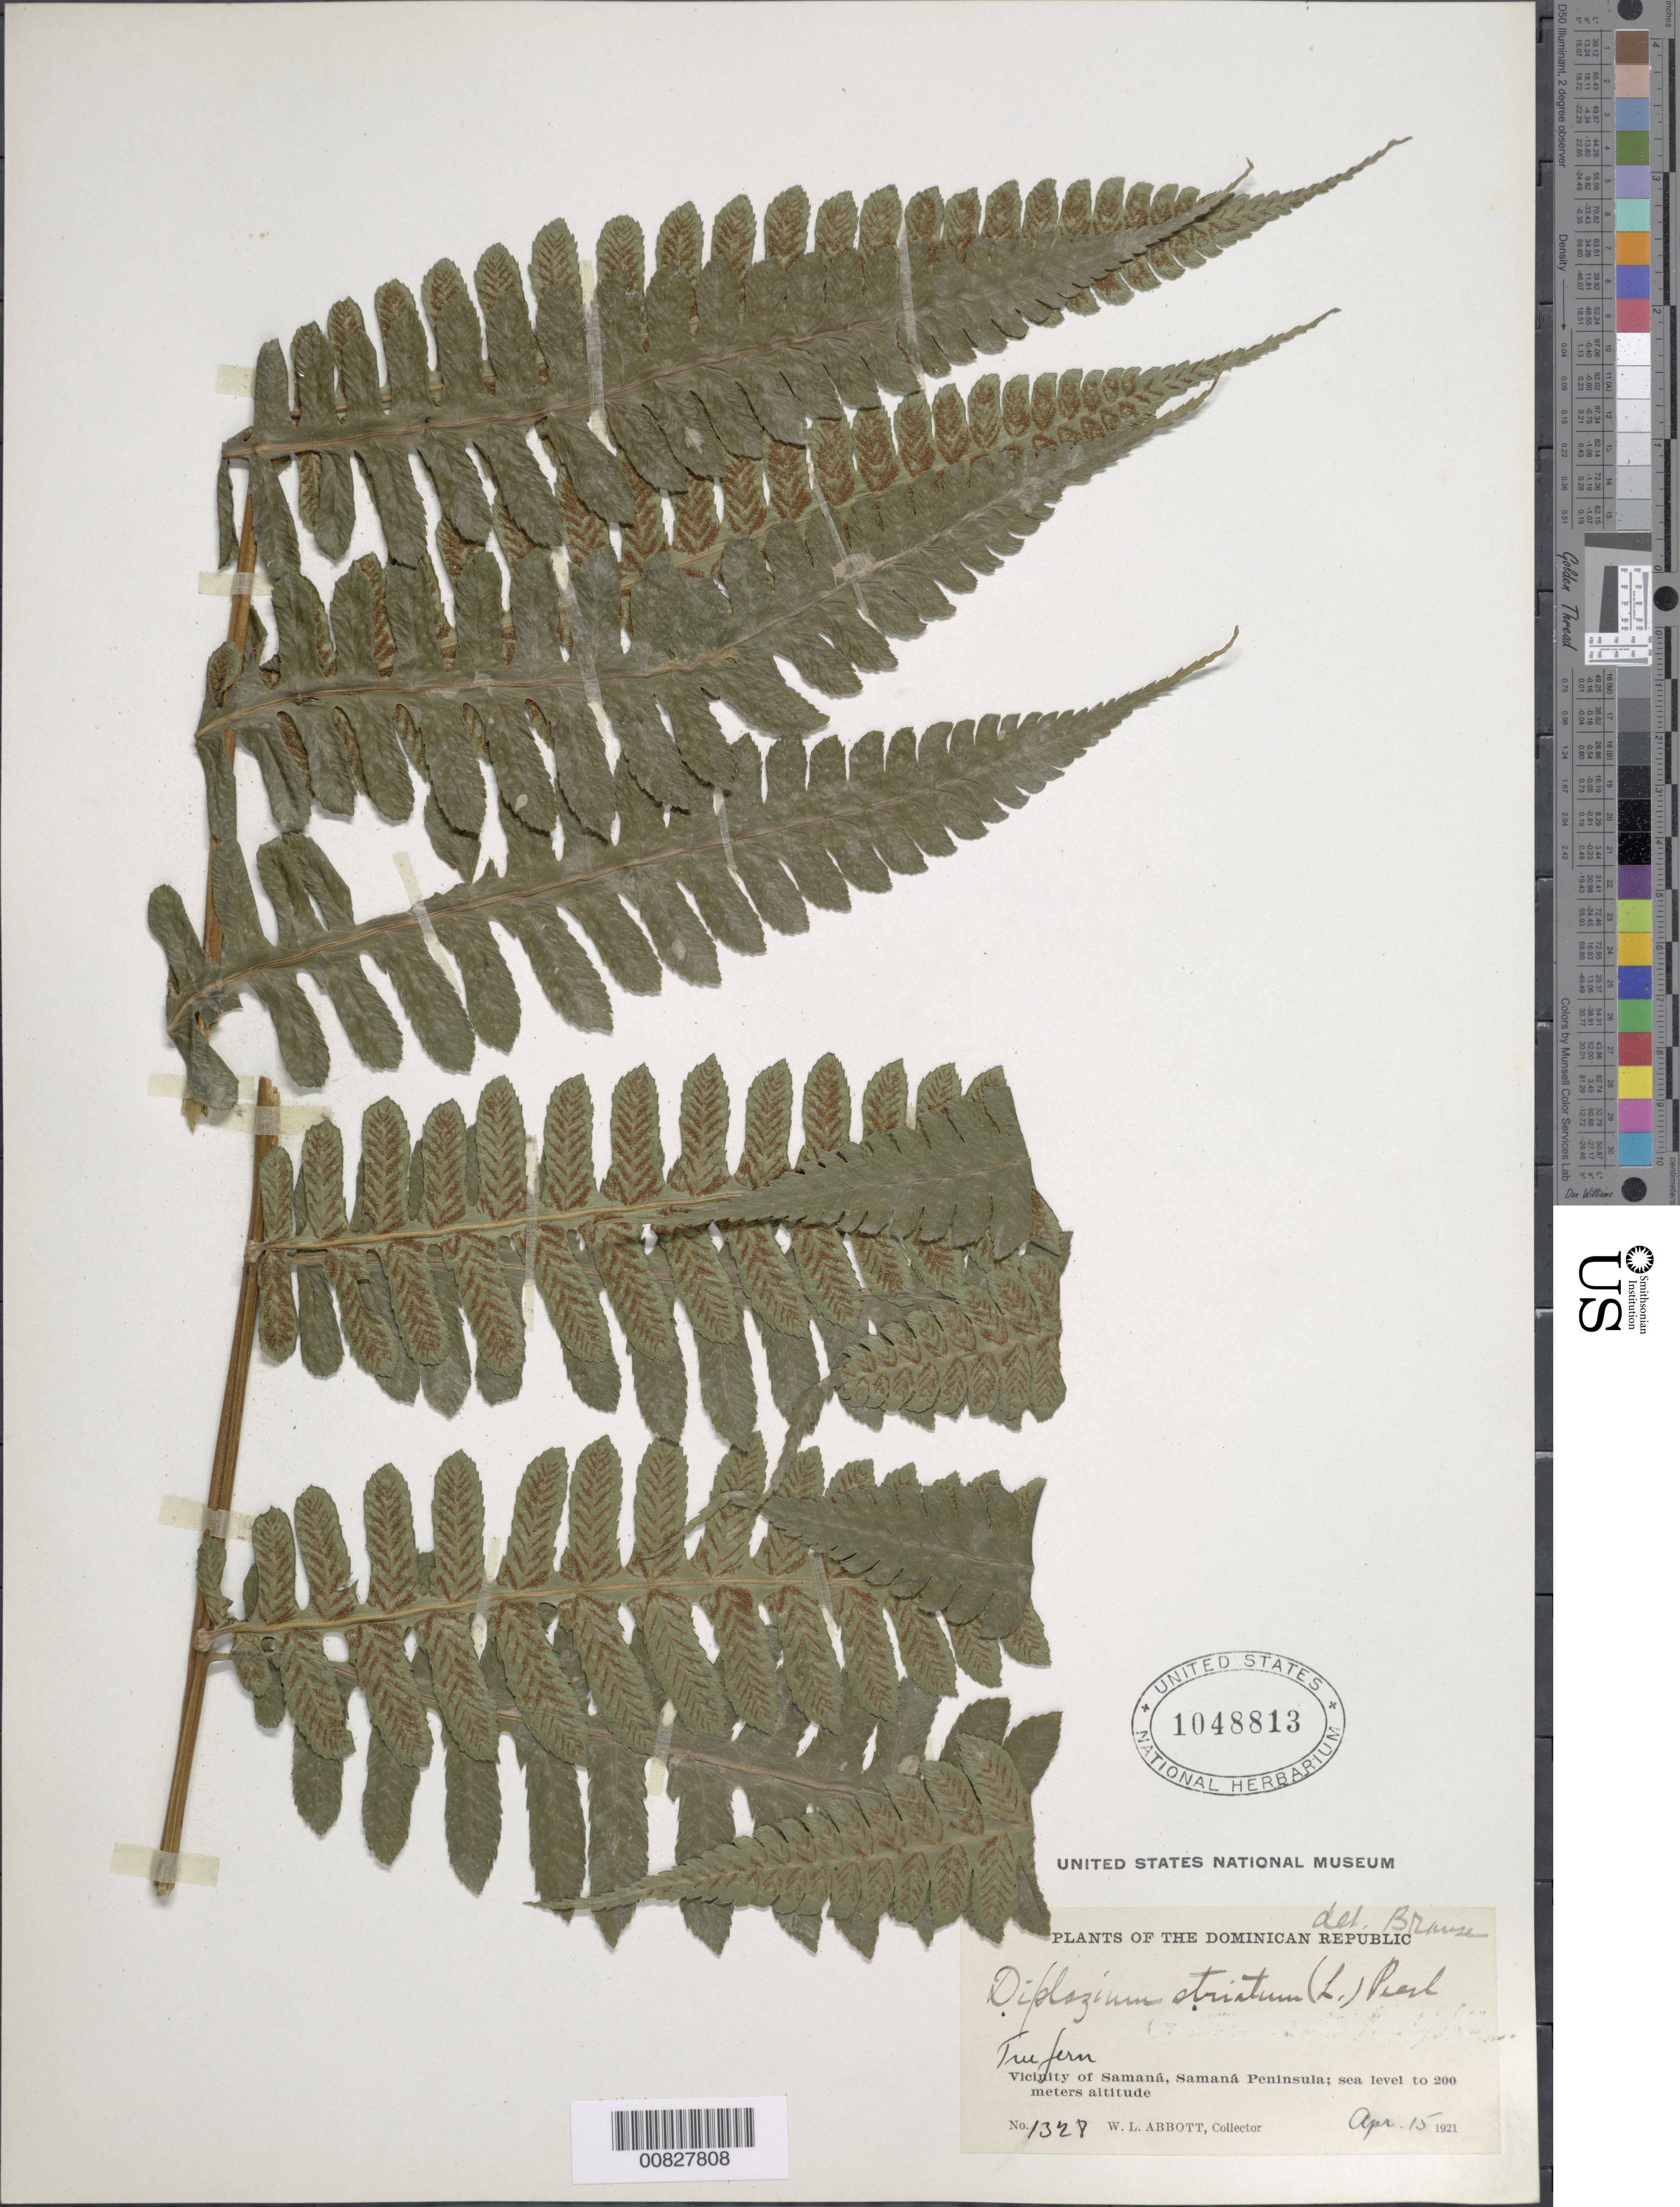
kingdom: Plantae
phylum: Tracheophyta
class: Polypodiopsida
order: Polypodiales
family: Athyriaceae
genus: Diplazium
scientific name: Diplazium striatum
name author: (L.) C. Presl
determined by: Brause, G. G. W.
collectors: W. L. Abbott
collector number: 1328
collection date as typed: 15 Apr 1921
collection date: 1921-04-15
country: Dominican Republic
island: Hispaniola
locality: Samaná vicinity, Samaná Peninsula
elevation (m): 0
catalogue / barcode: US 1048813